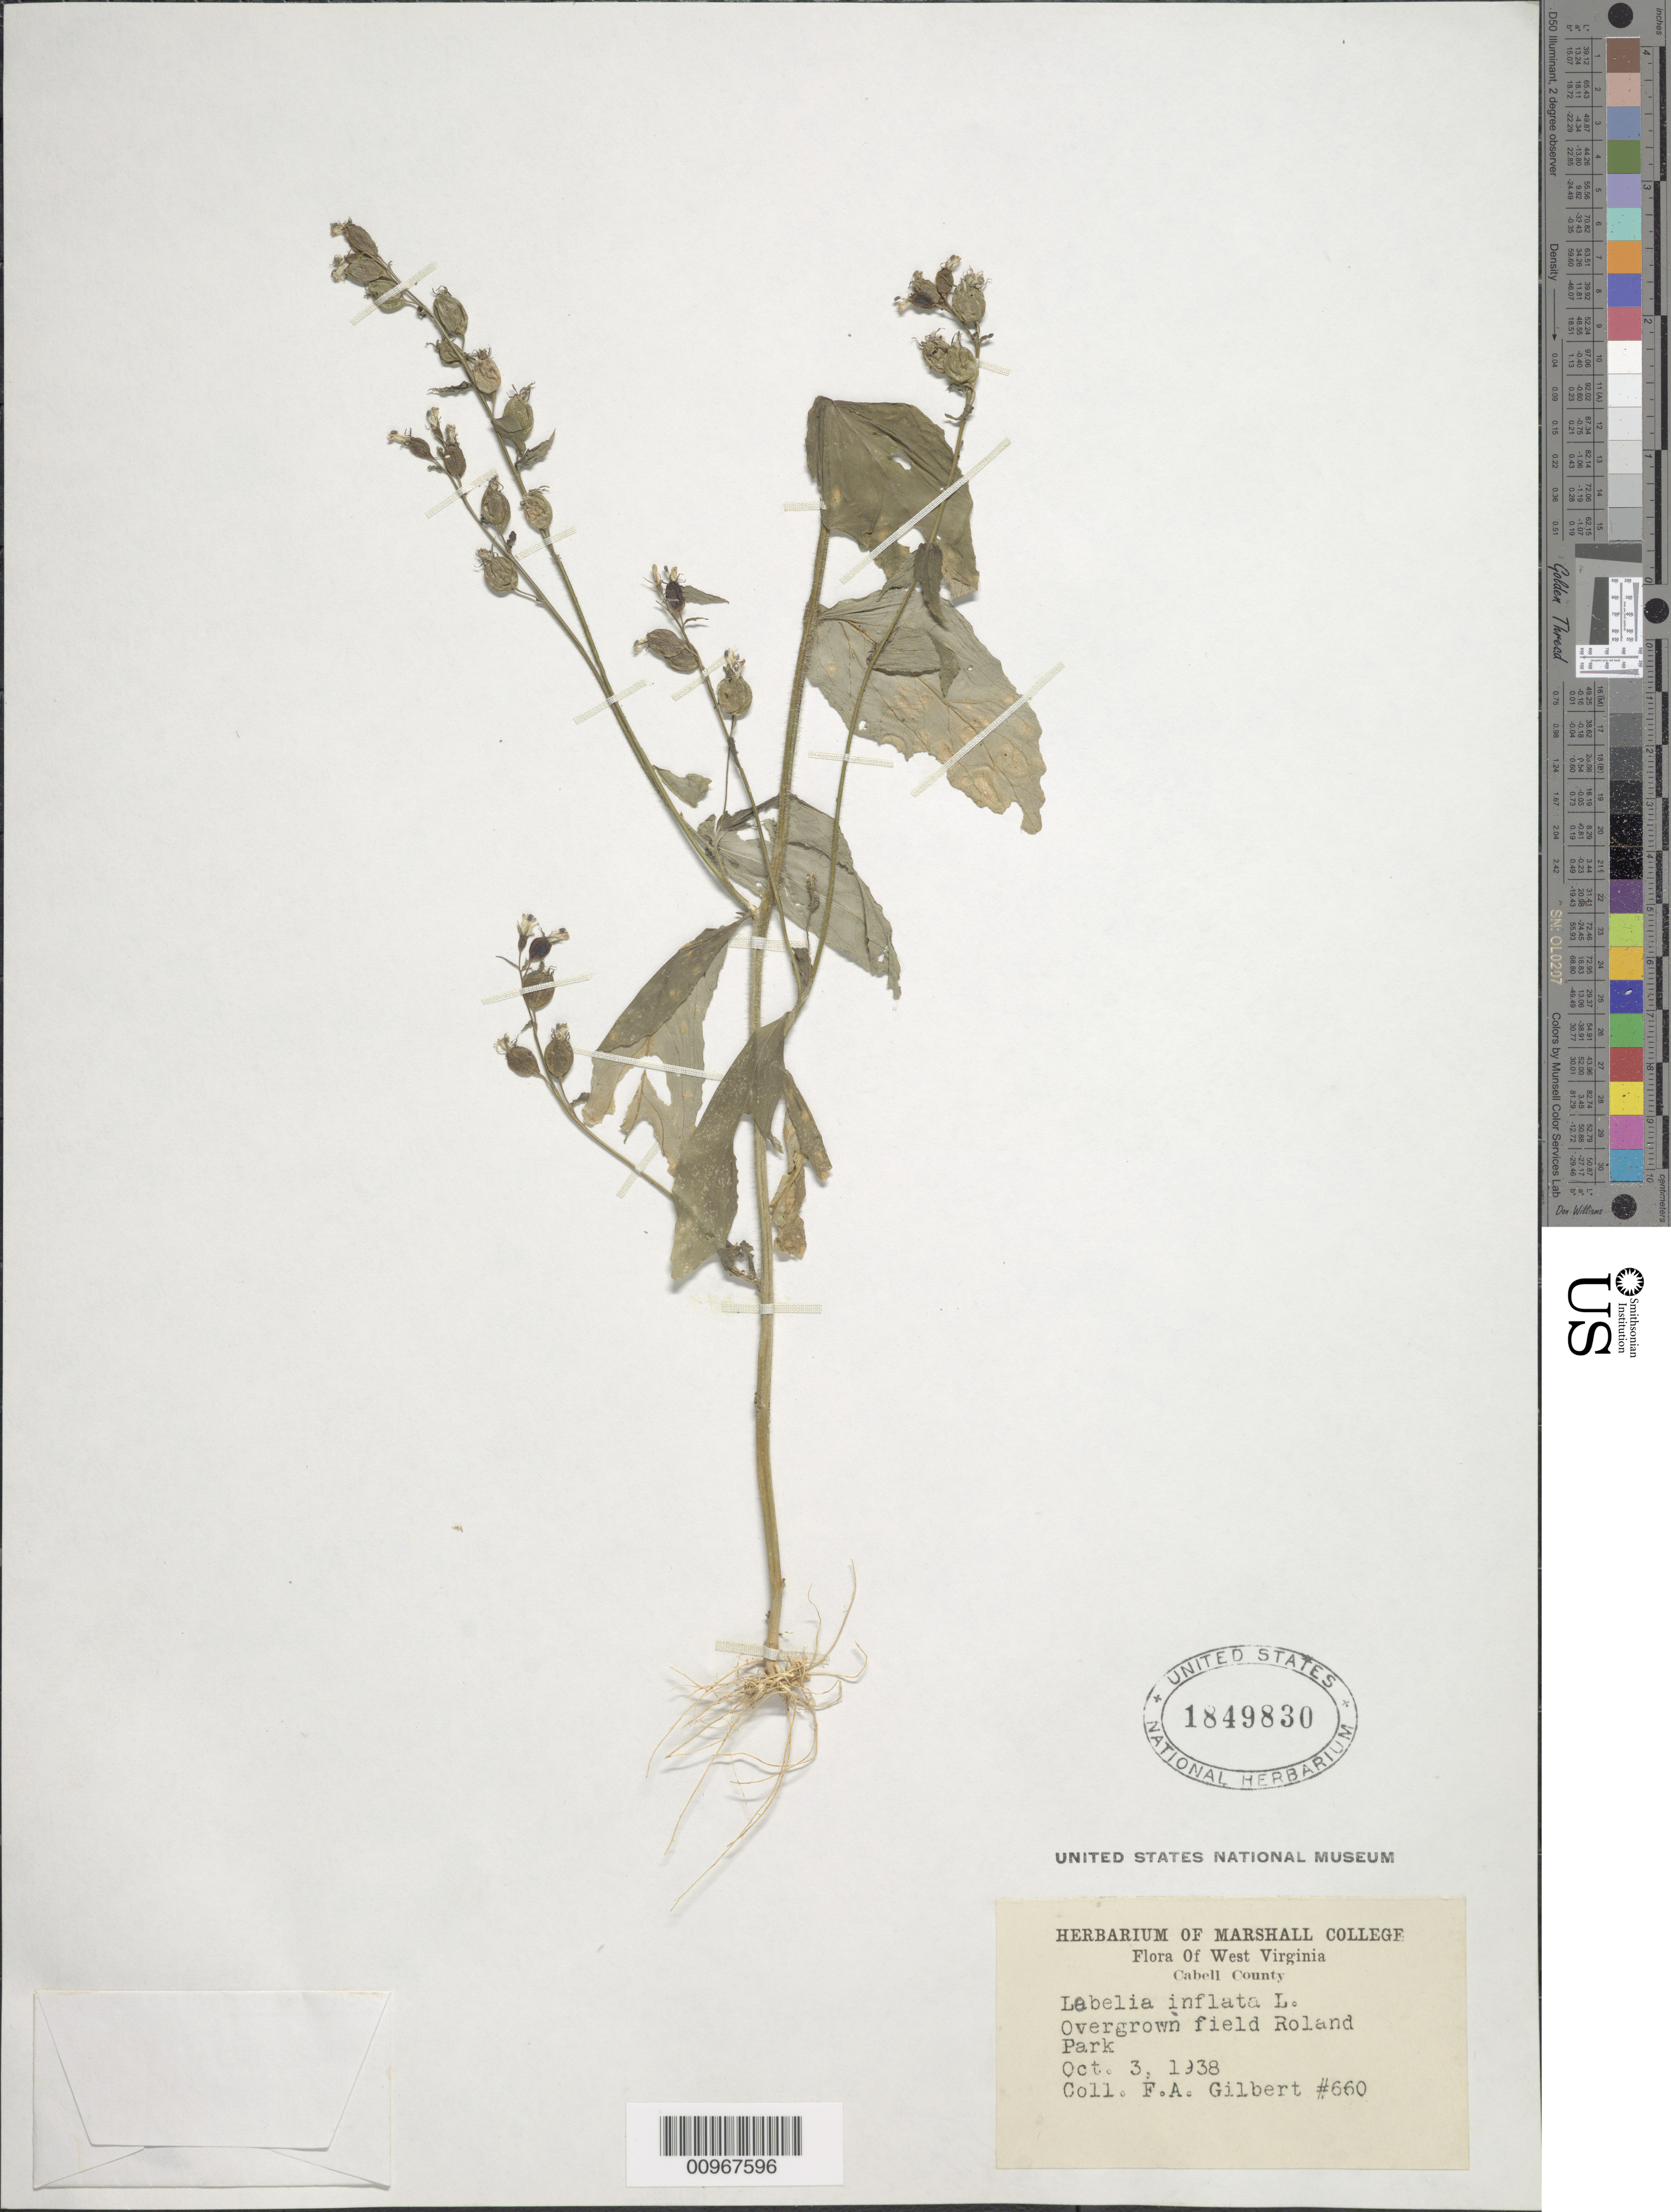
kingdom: Plantae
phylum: Tracheophyta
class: Magnoliopsida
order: Asterales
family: Campanulaceae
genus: Lobelia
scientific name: Lobelia inflata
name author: L.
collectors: F. A. Gilbert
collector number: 660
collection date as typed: Oct. 3, 1938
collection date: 1938-10-03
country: United States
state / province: West Virginia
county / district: Cabell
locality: Roland Park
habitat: overgrown field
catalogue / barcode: US 1849830